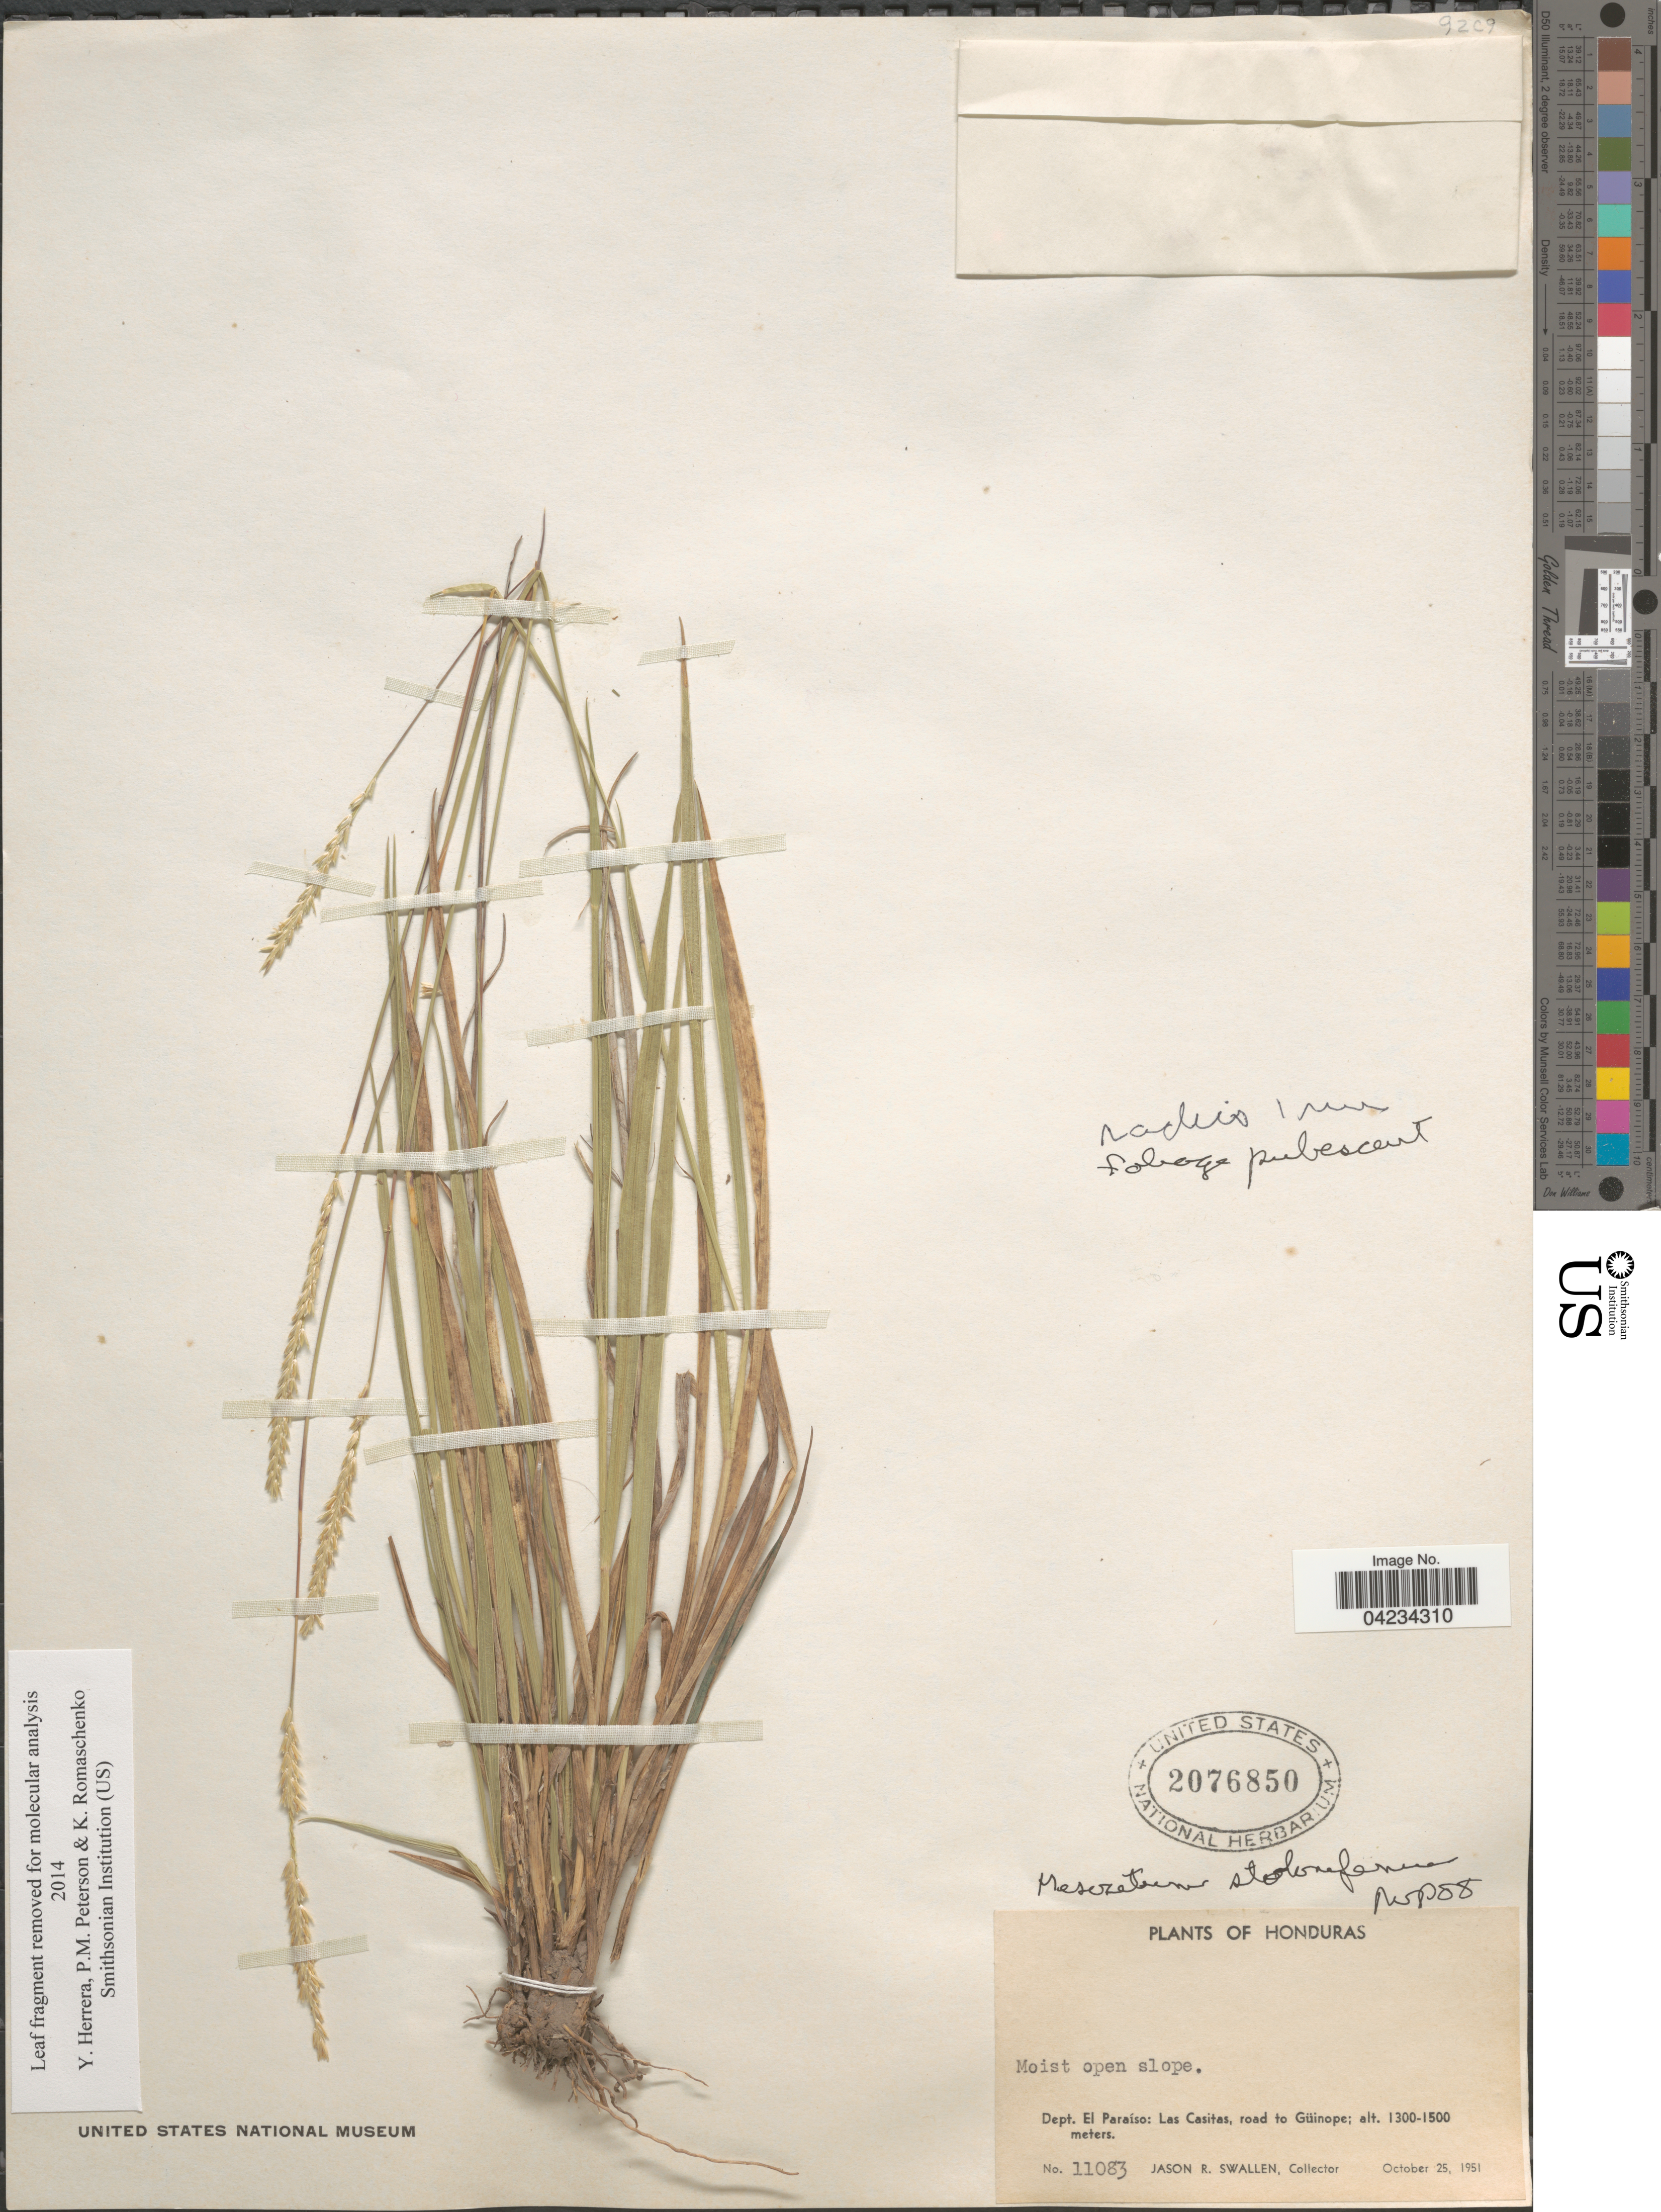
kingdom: Plantae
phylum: Tracheophyta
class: Liliopsida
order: Poales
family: Poaceae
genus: Mesosetum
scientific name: Mesosetum stoloniferum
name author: Swallen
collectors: J. R. Swallen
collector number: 11083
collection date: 1951-10-25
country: Honduras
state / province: El Paraiso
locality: Dept. El Paraíso: Las Casitas, road to Güinope.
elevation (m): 1300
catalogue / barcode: US 2076850